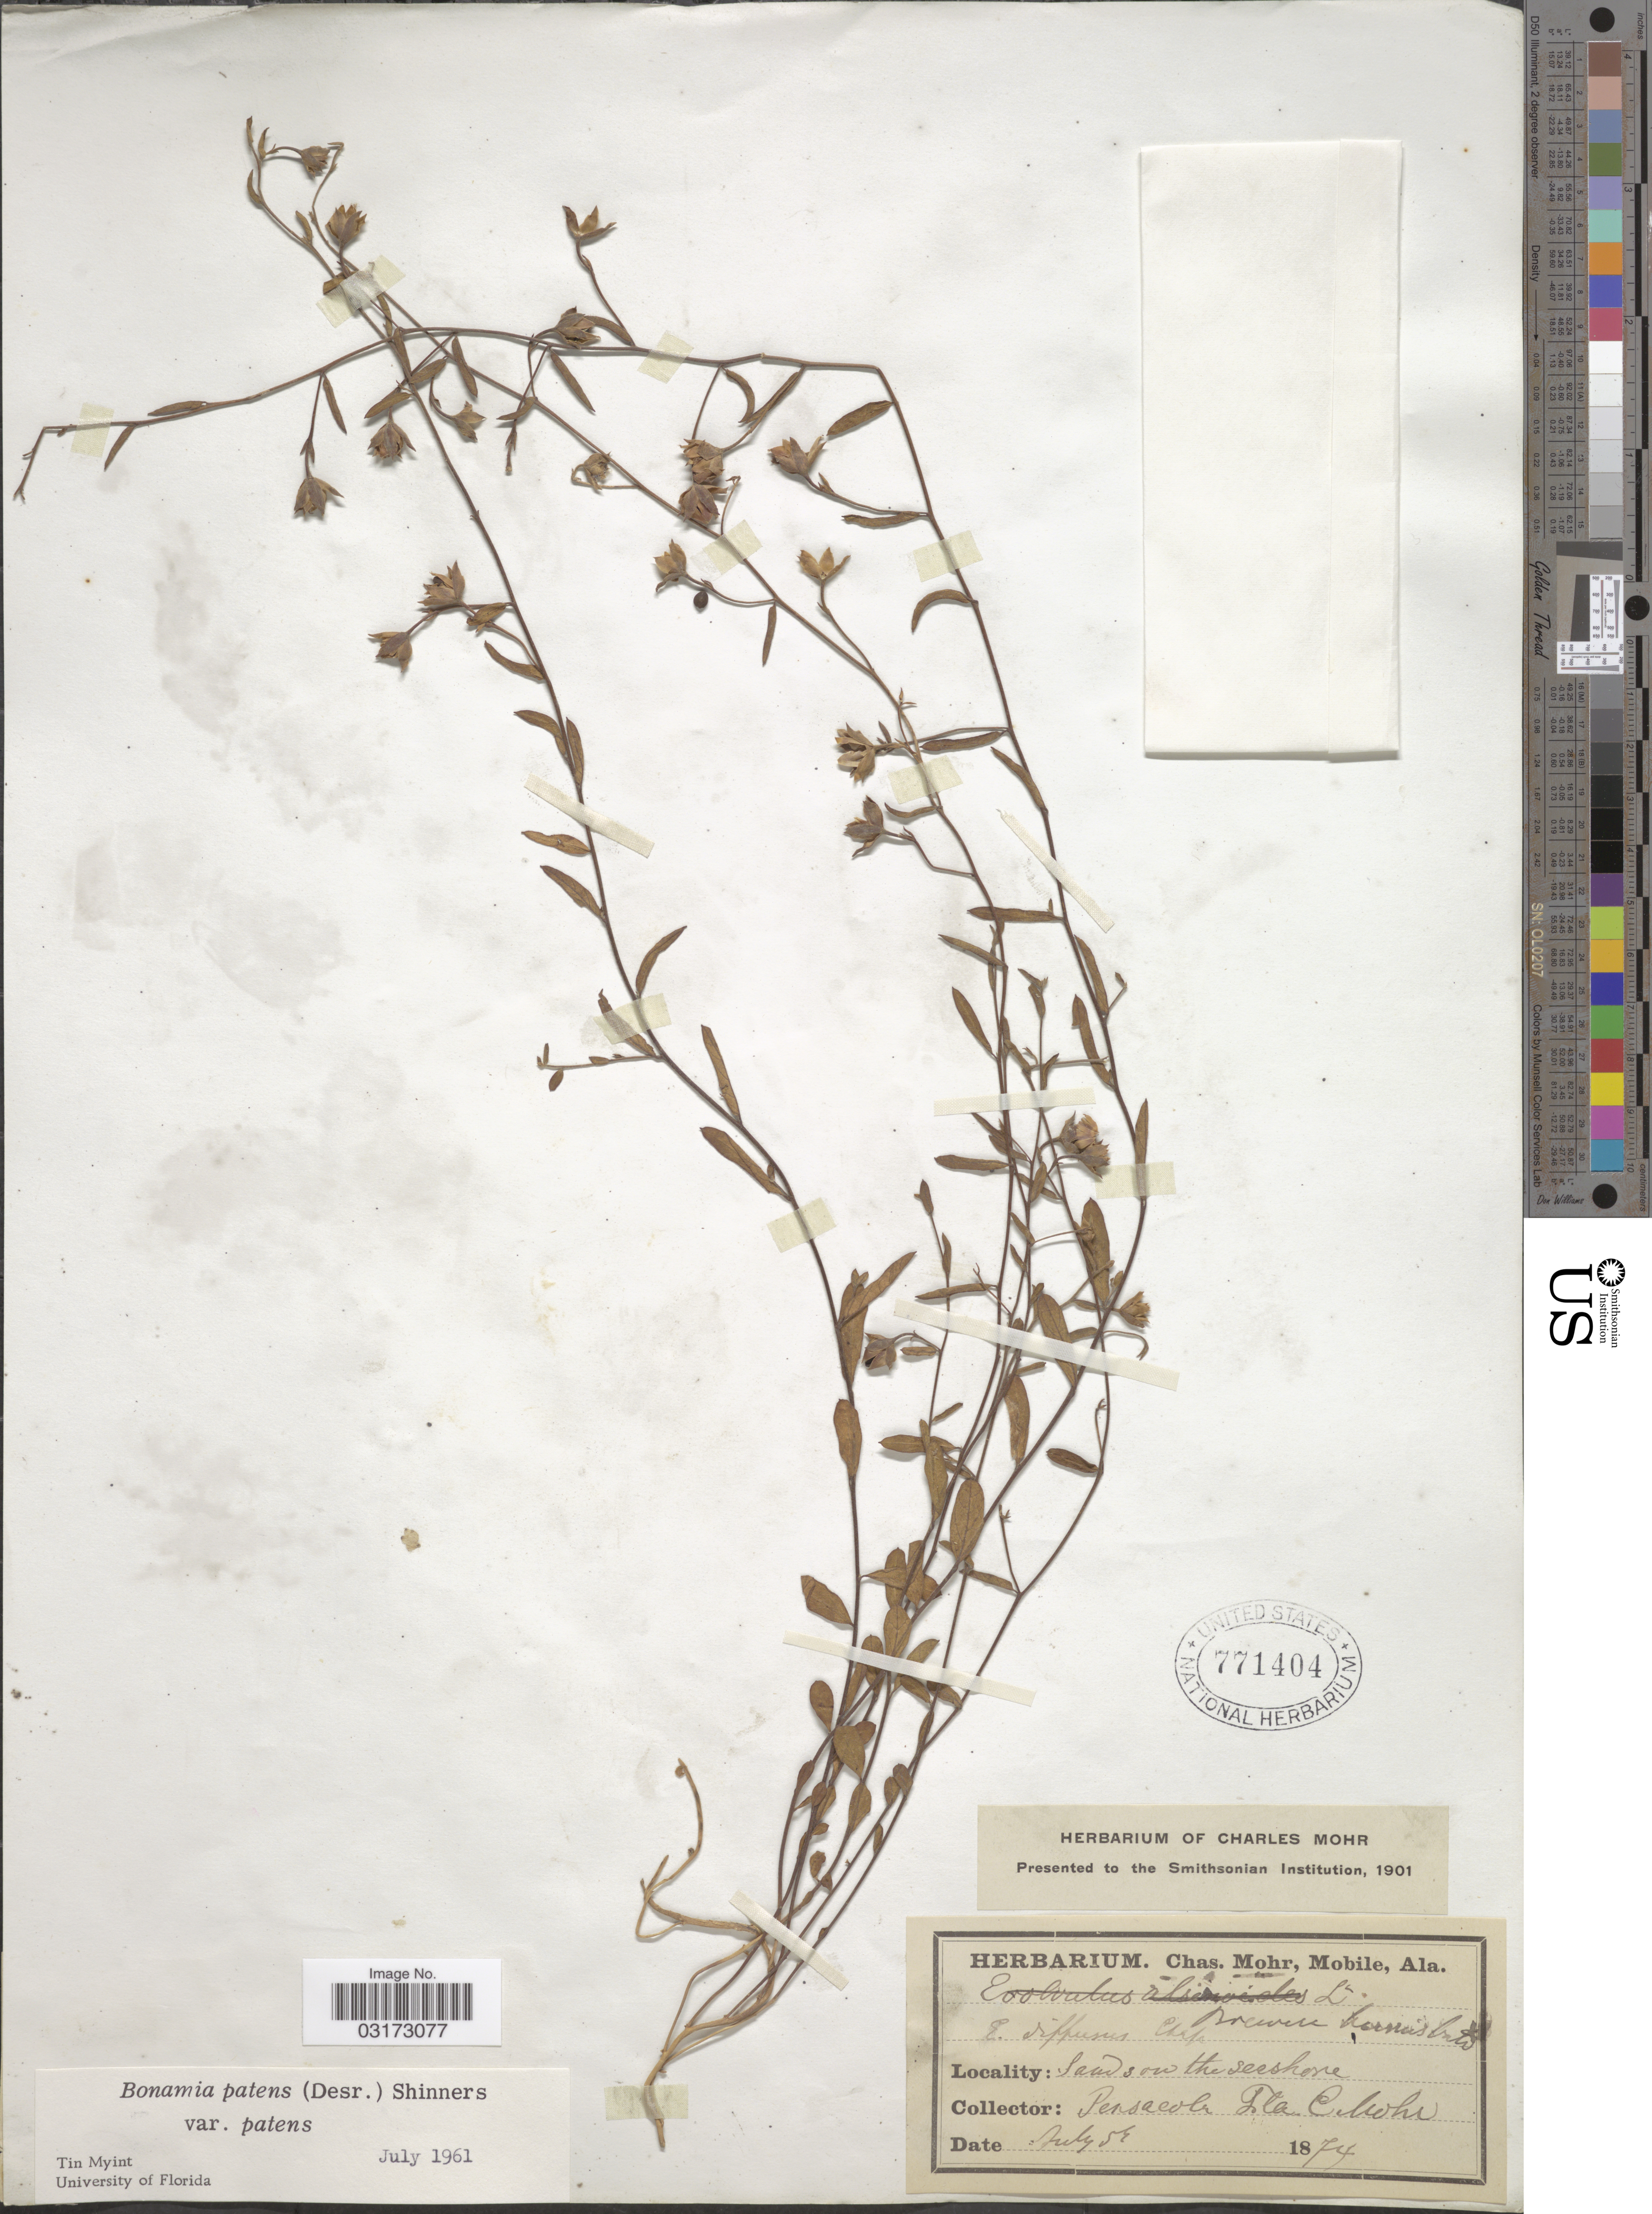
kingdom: Plantae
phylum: Tracheophyta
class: Magnoliopsida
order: Solanales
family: Convolvulaceae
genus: Stylisma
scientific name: Stylisma patens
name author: (Desr.) Myint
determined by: Strong, Mark T., (BOT), Smithsonian Institution - National Museum of Natural History (UNITED STATES)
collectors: Mohr, C. T. (herbarium)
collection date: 1874-07-05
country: United States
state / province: Florida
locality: Pensacola Fla.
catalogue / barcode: US 771404